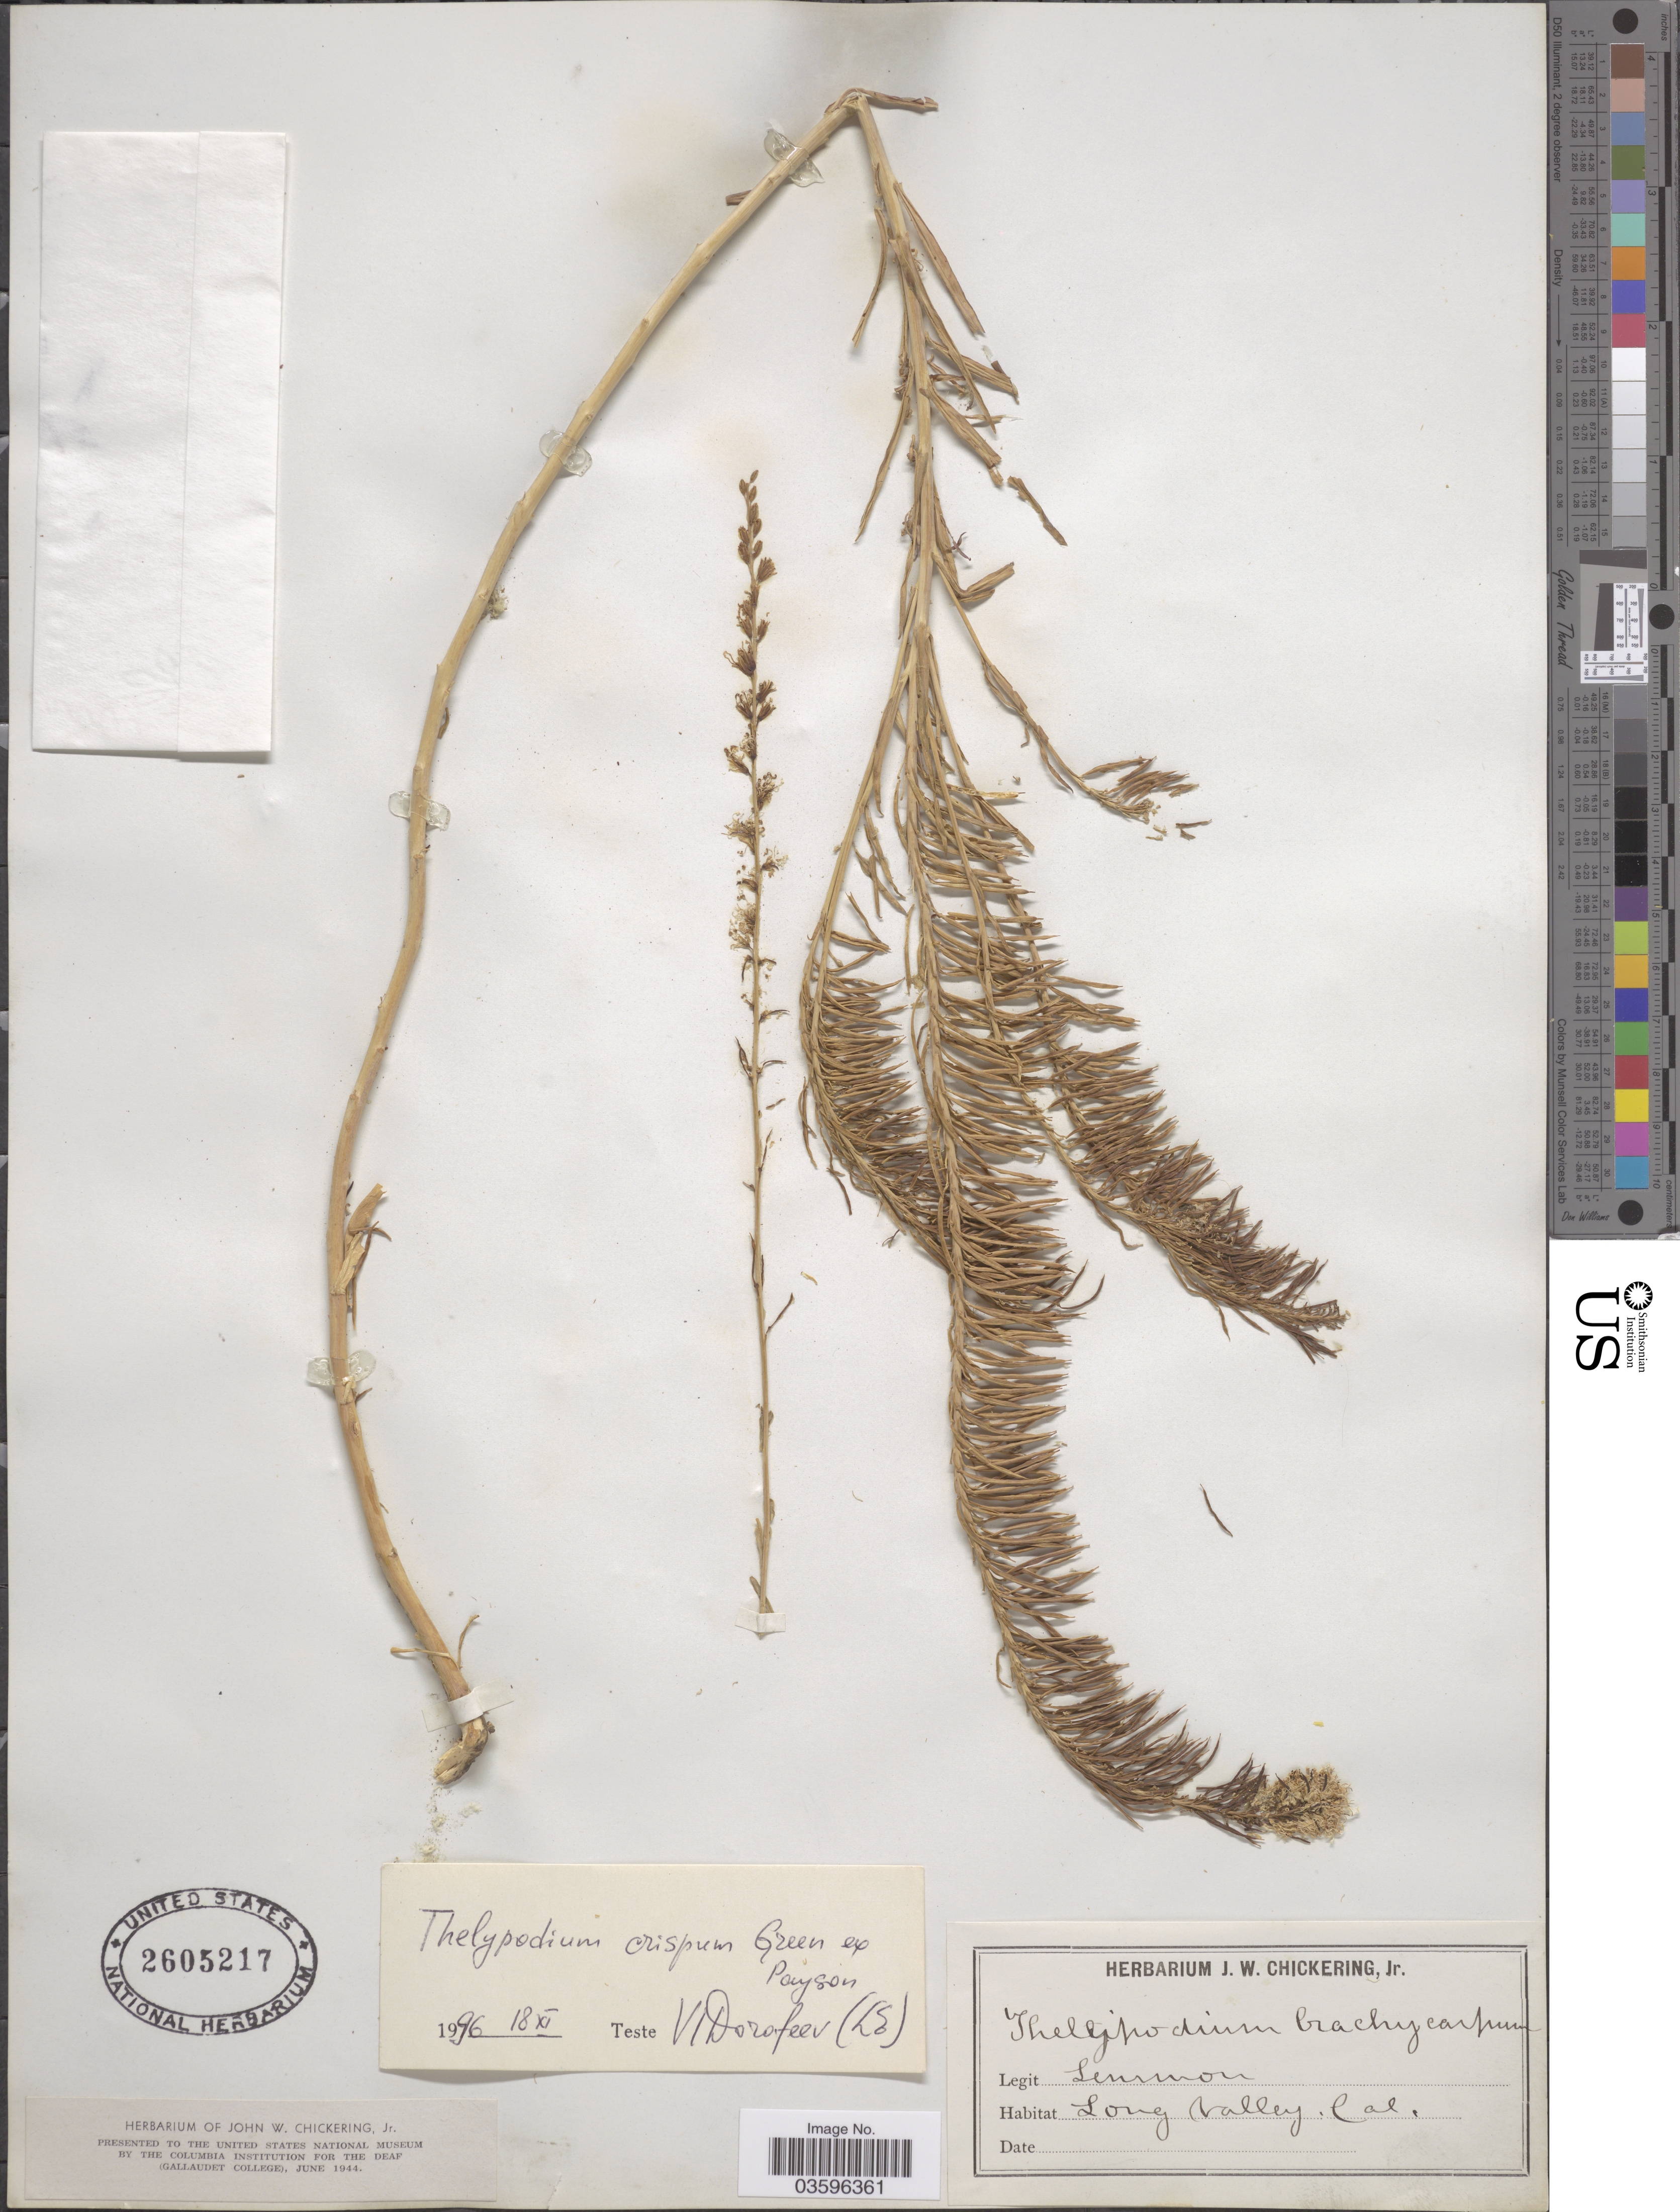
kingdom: Plantae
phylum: Tracheophyta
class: Magnoliopsida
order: Brassicales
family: Brassicaceae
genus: Thelypodium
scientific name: Thelypodium crispum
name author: Greene ex Payson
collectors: -- Lemmon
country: United States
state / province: California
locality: Long Valley.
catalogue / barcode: US 2605217